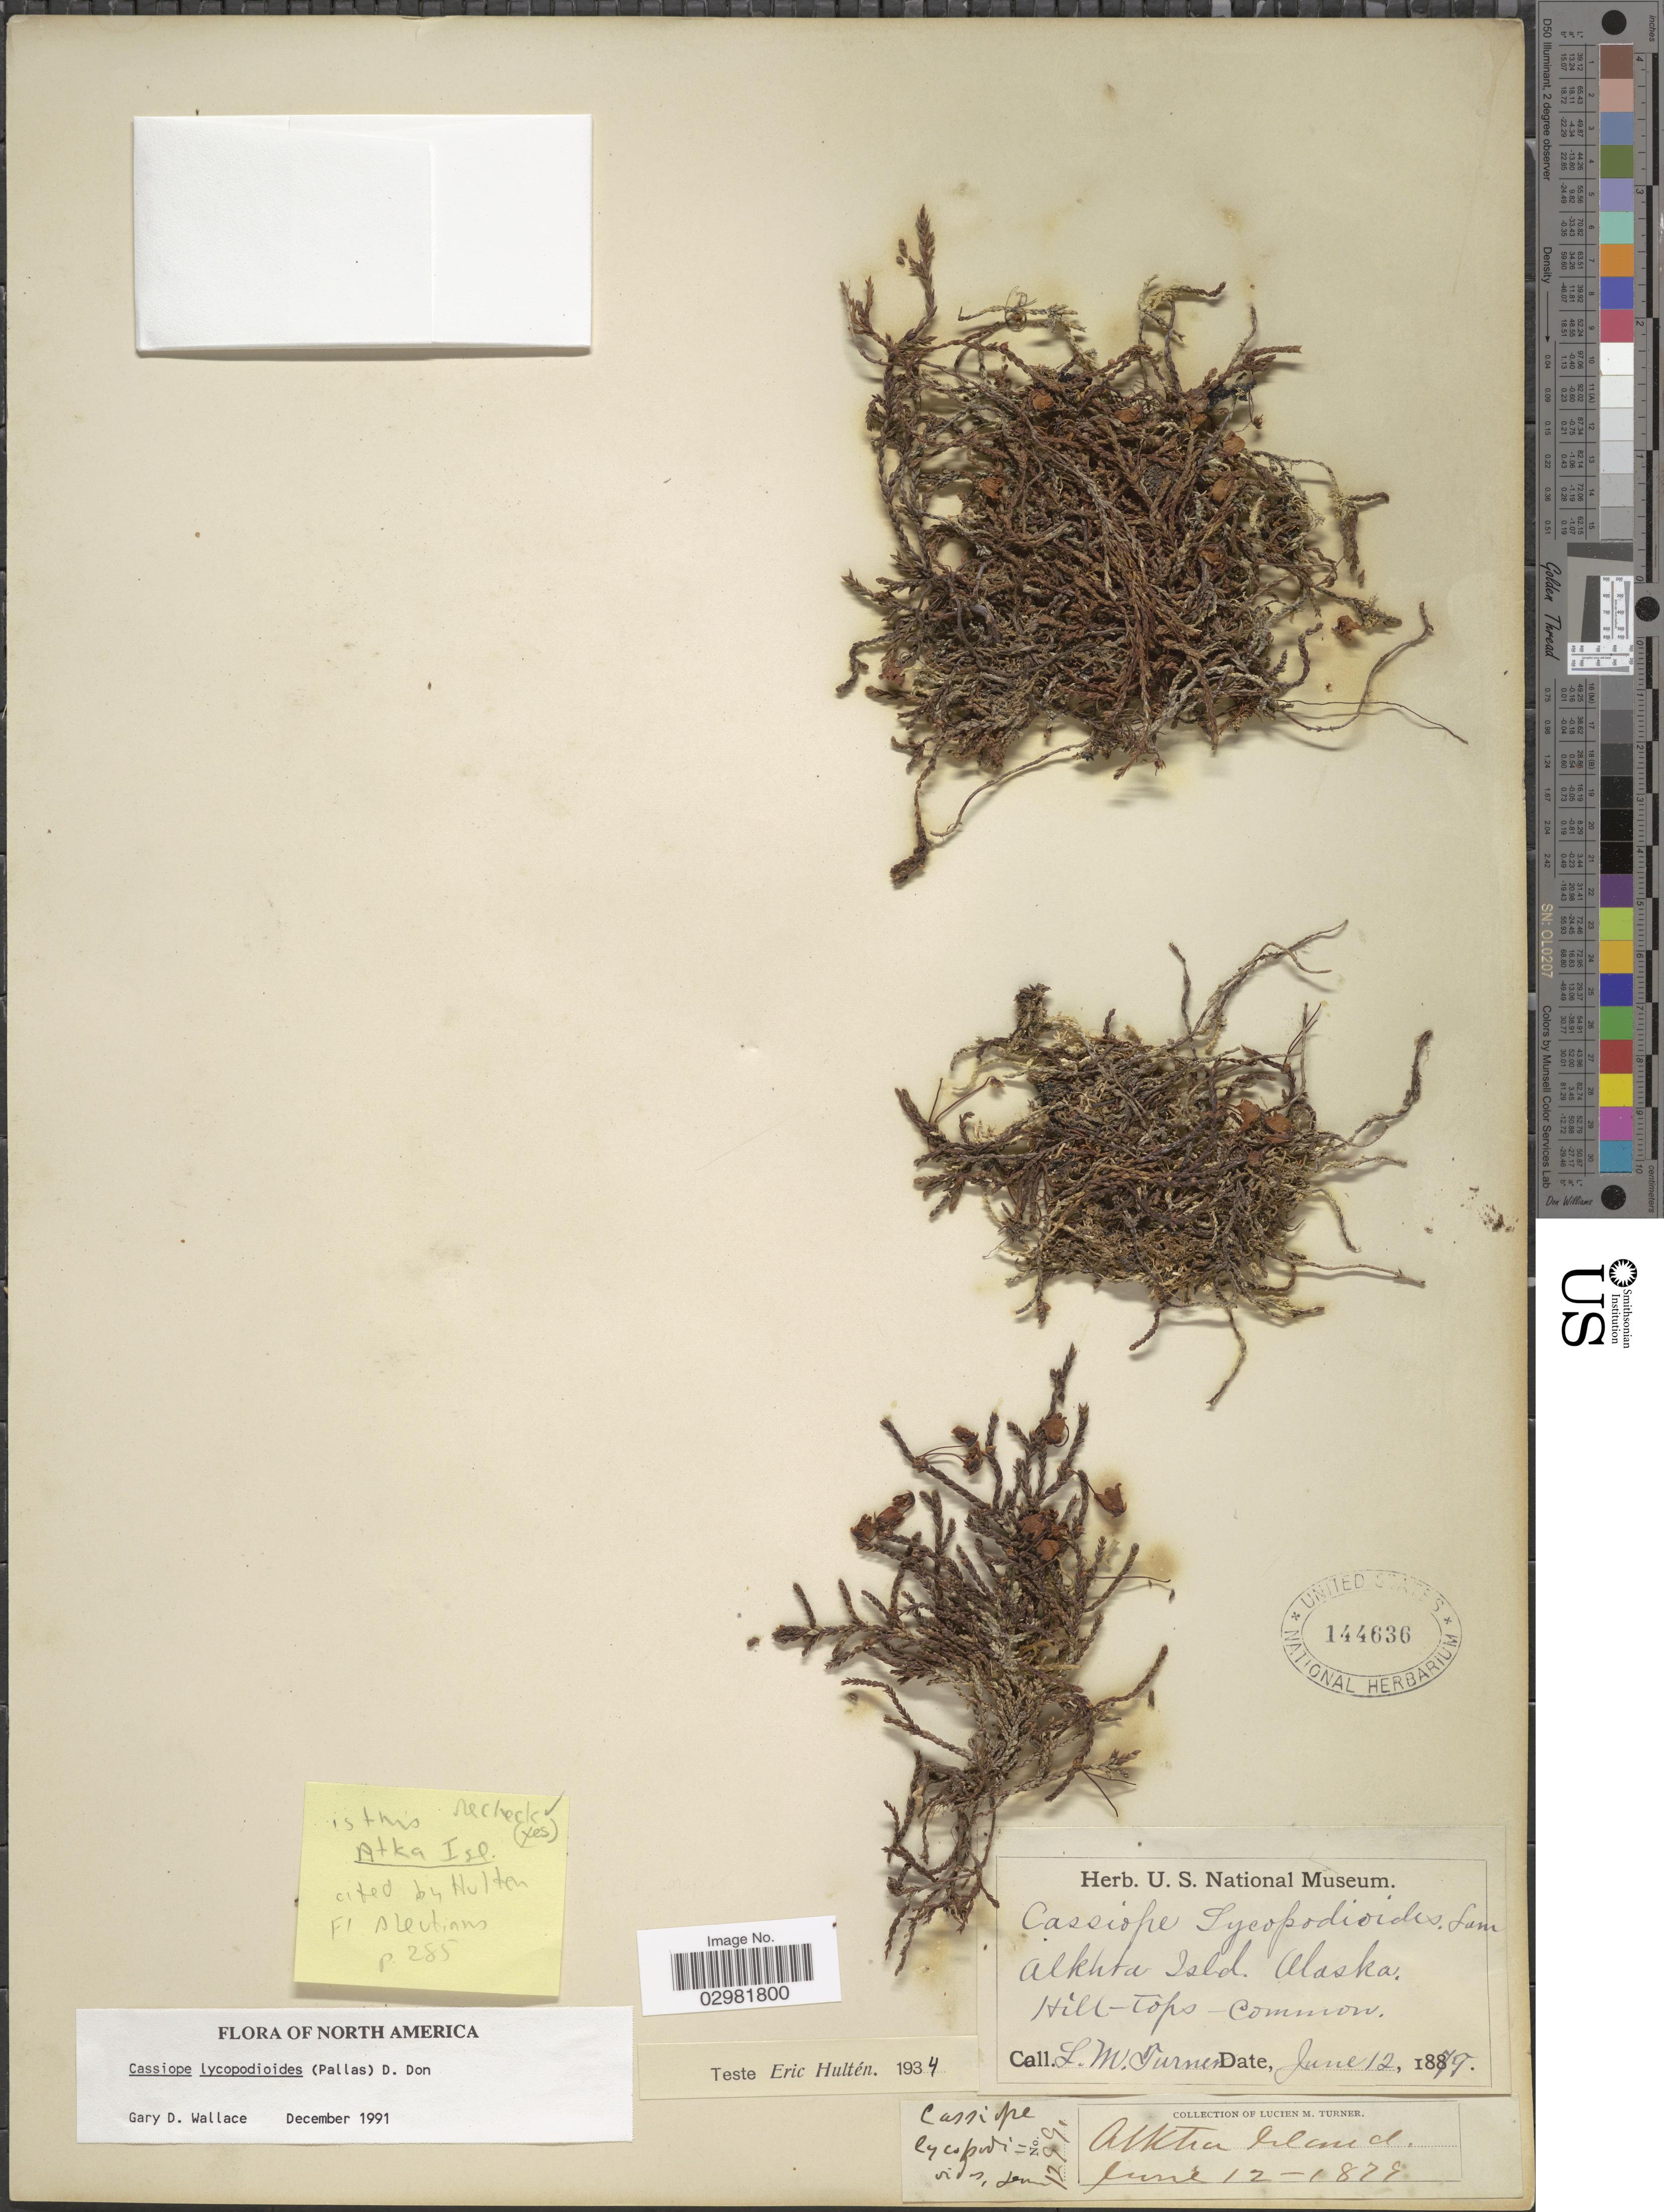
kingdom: Plantae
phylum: Tracheophyta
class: Magnoliopsida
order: Ericales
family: Ericaceae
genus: Cassiope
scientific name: Cassiope lycopodioides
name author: (Pall.) D. Don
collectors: L. M. Turner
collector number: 1299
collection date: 1879-06-12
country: United States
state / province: Alaska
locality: Alkhta Isld.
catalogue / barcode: US 144636